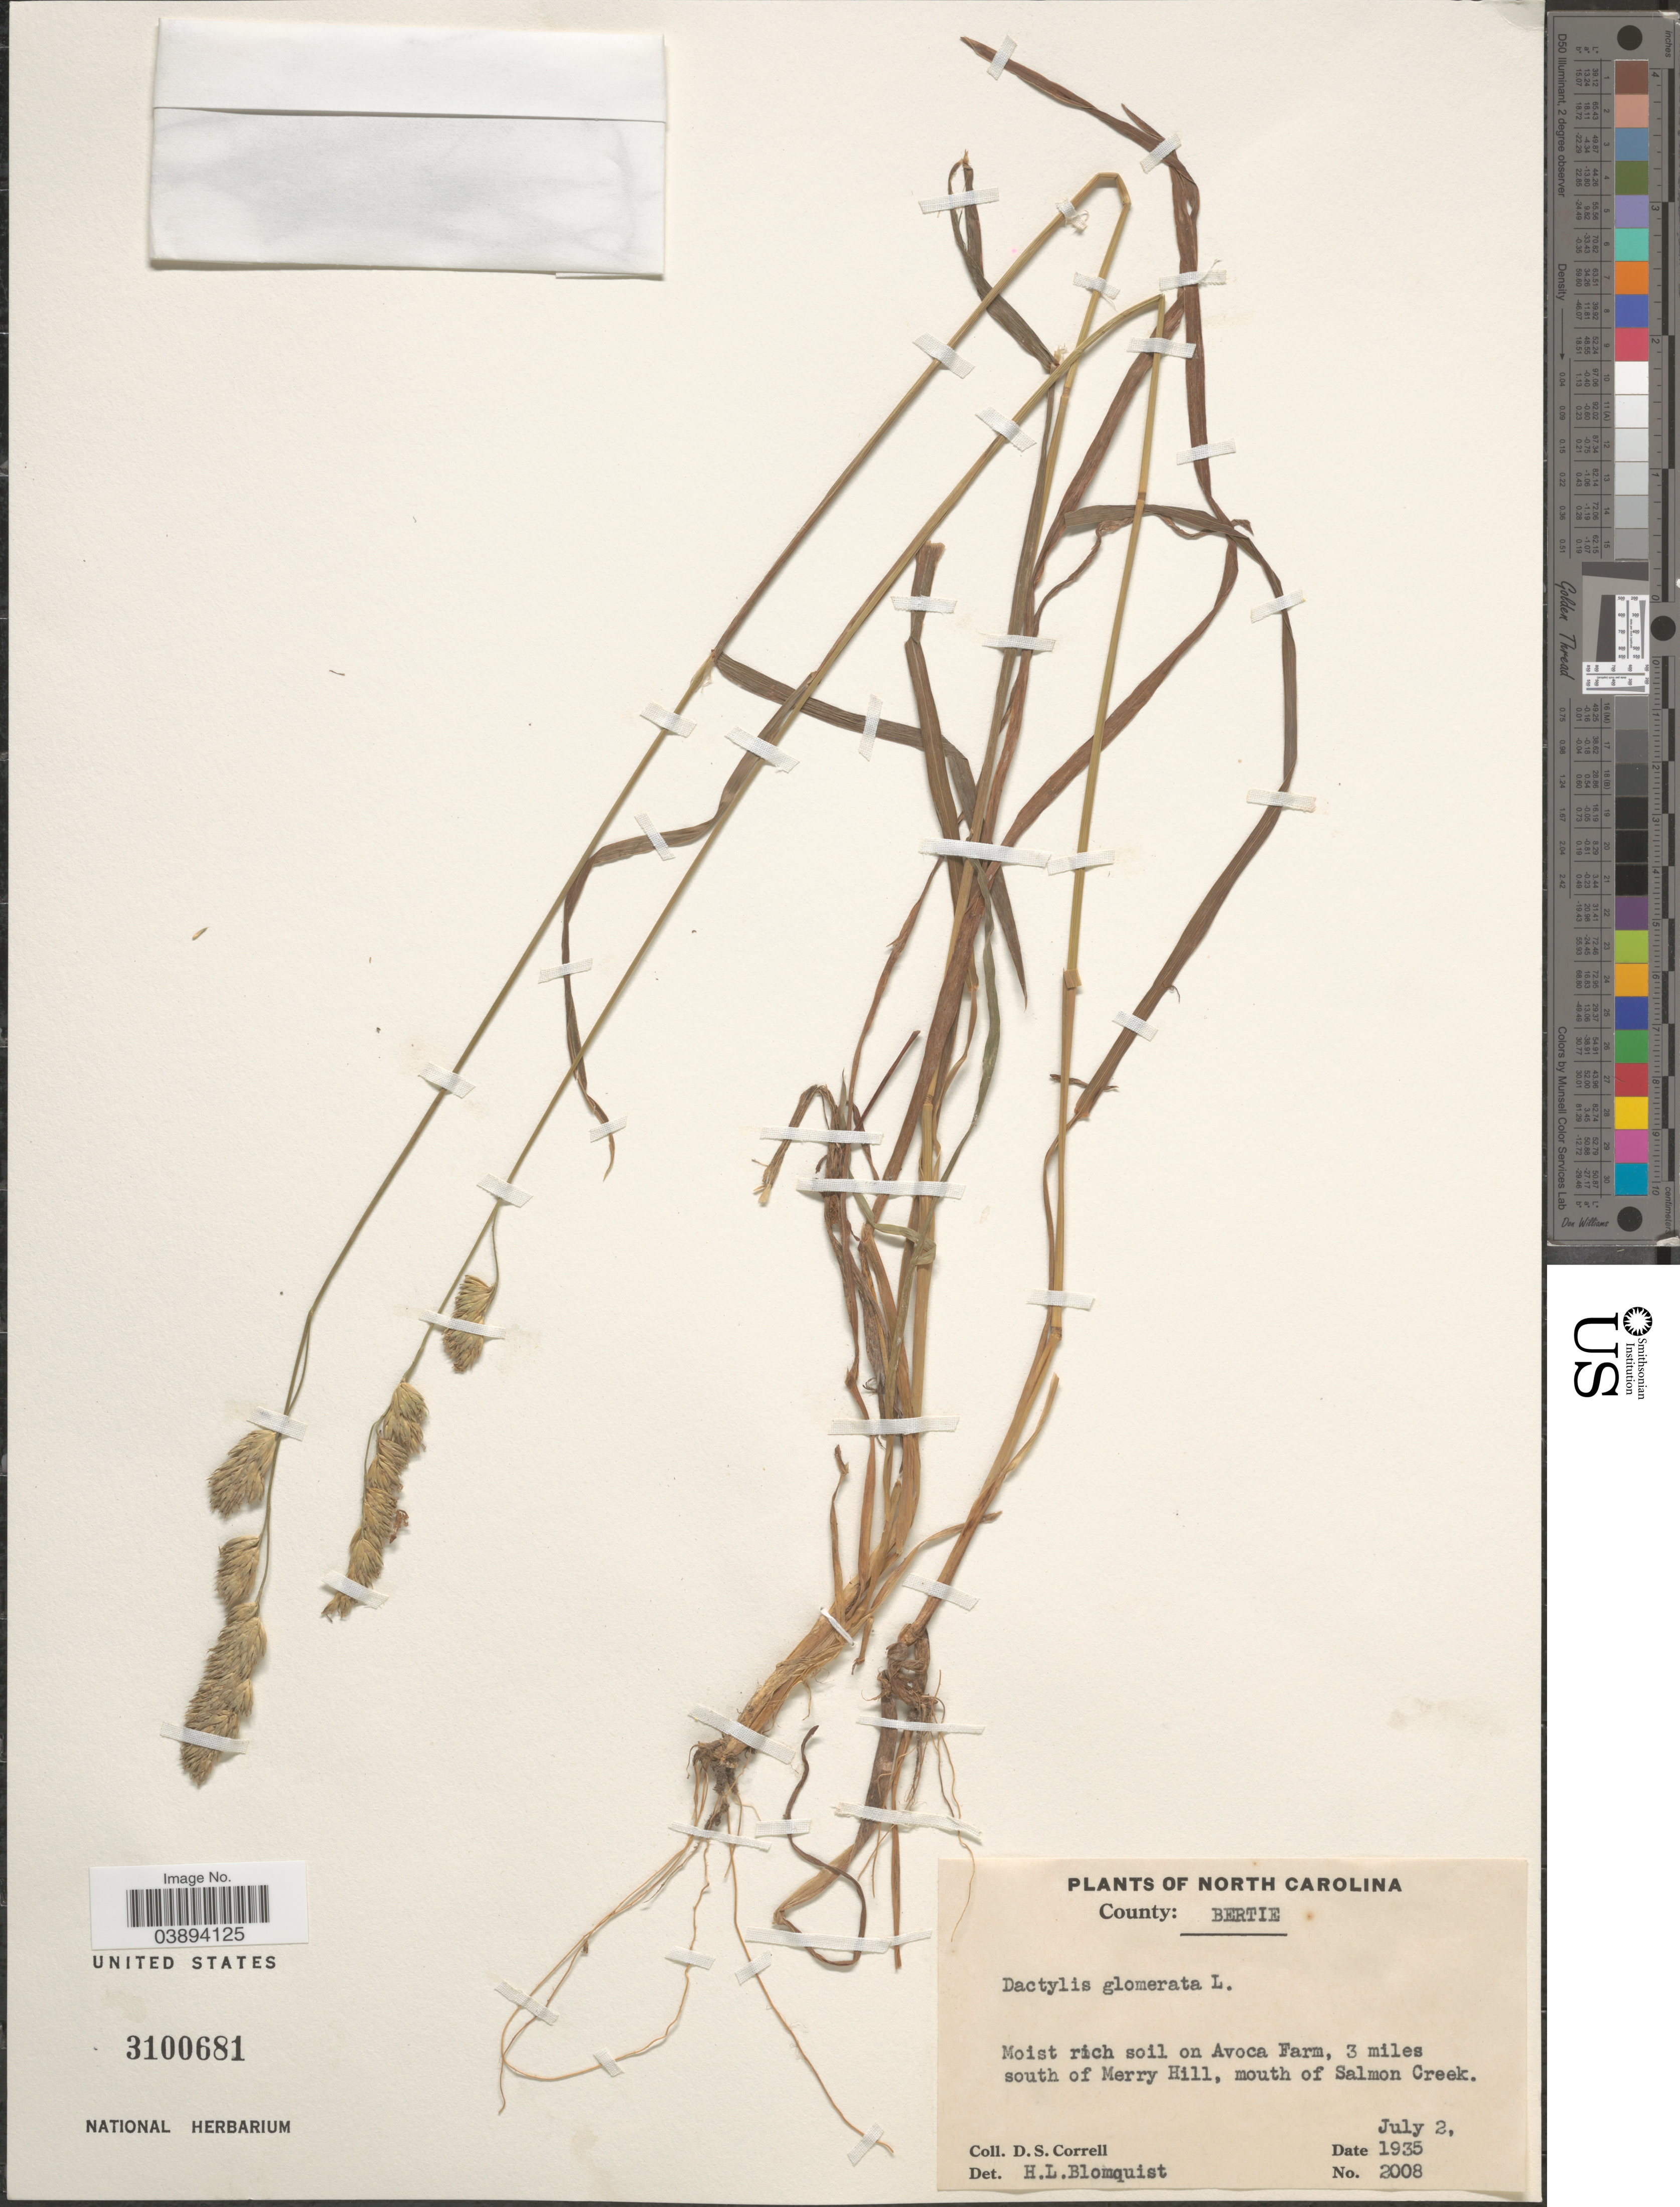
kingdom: Plantae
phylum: Tracheophyta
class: Liliopsida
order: Poales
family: Poaceae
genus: Dactylis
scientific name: Dactylis glomerata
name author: L.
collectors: D. S. Correll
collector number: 2008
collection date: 1935-07-02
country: United States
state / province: North Carolina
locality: County: Bertie. Moist rich soil on Avoca Farm, 3 miles south of Merry Hill, mouth of Salmon Creek.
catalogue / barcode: US 3100681